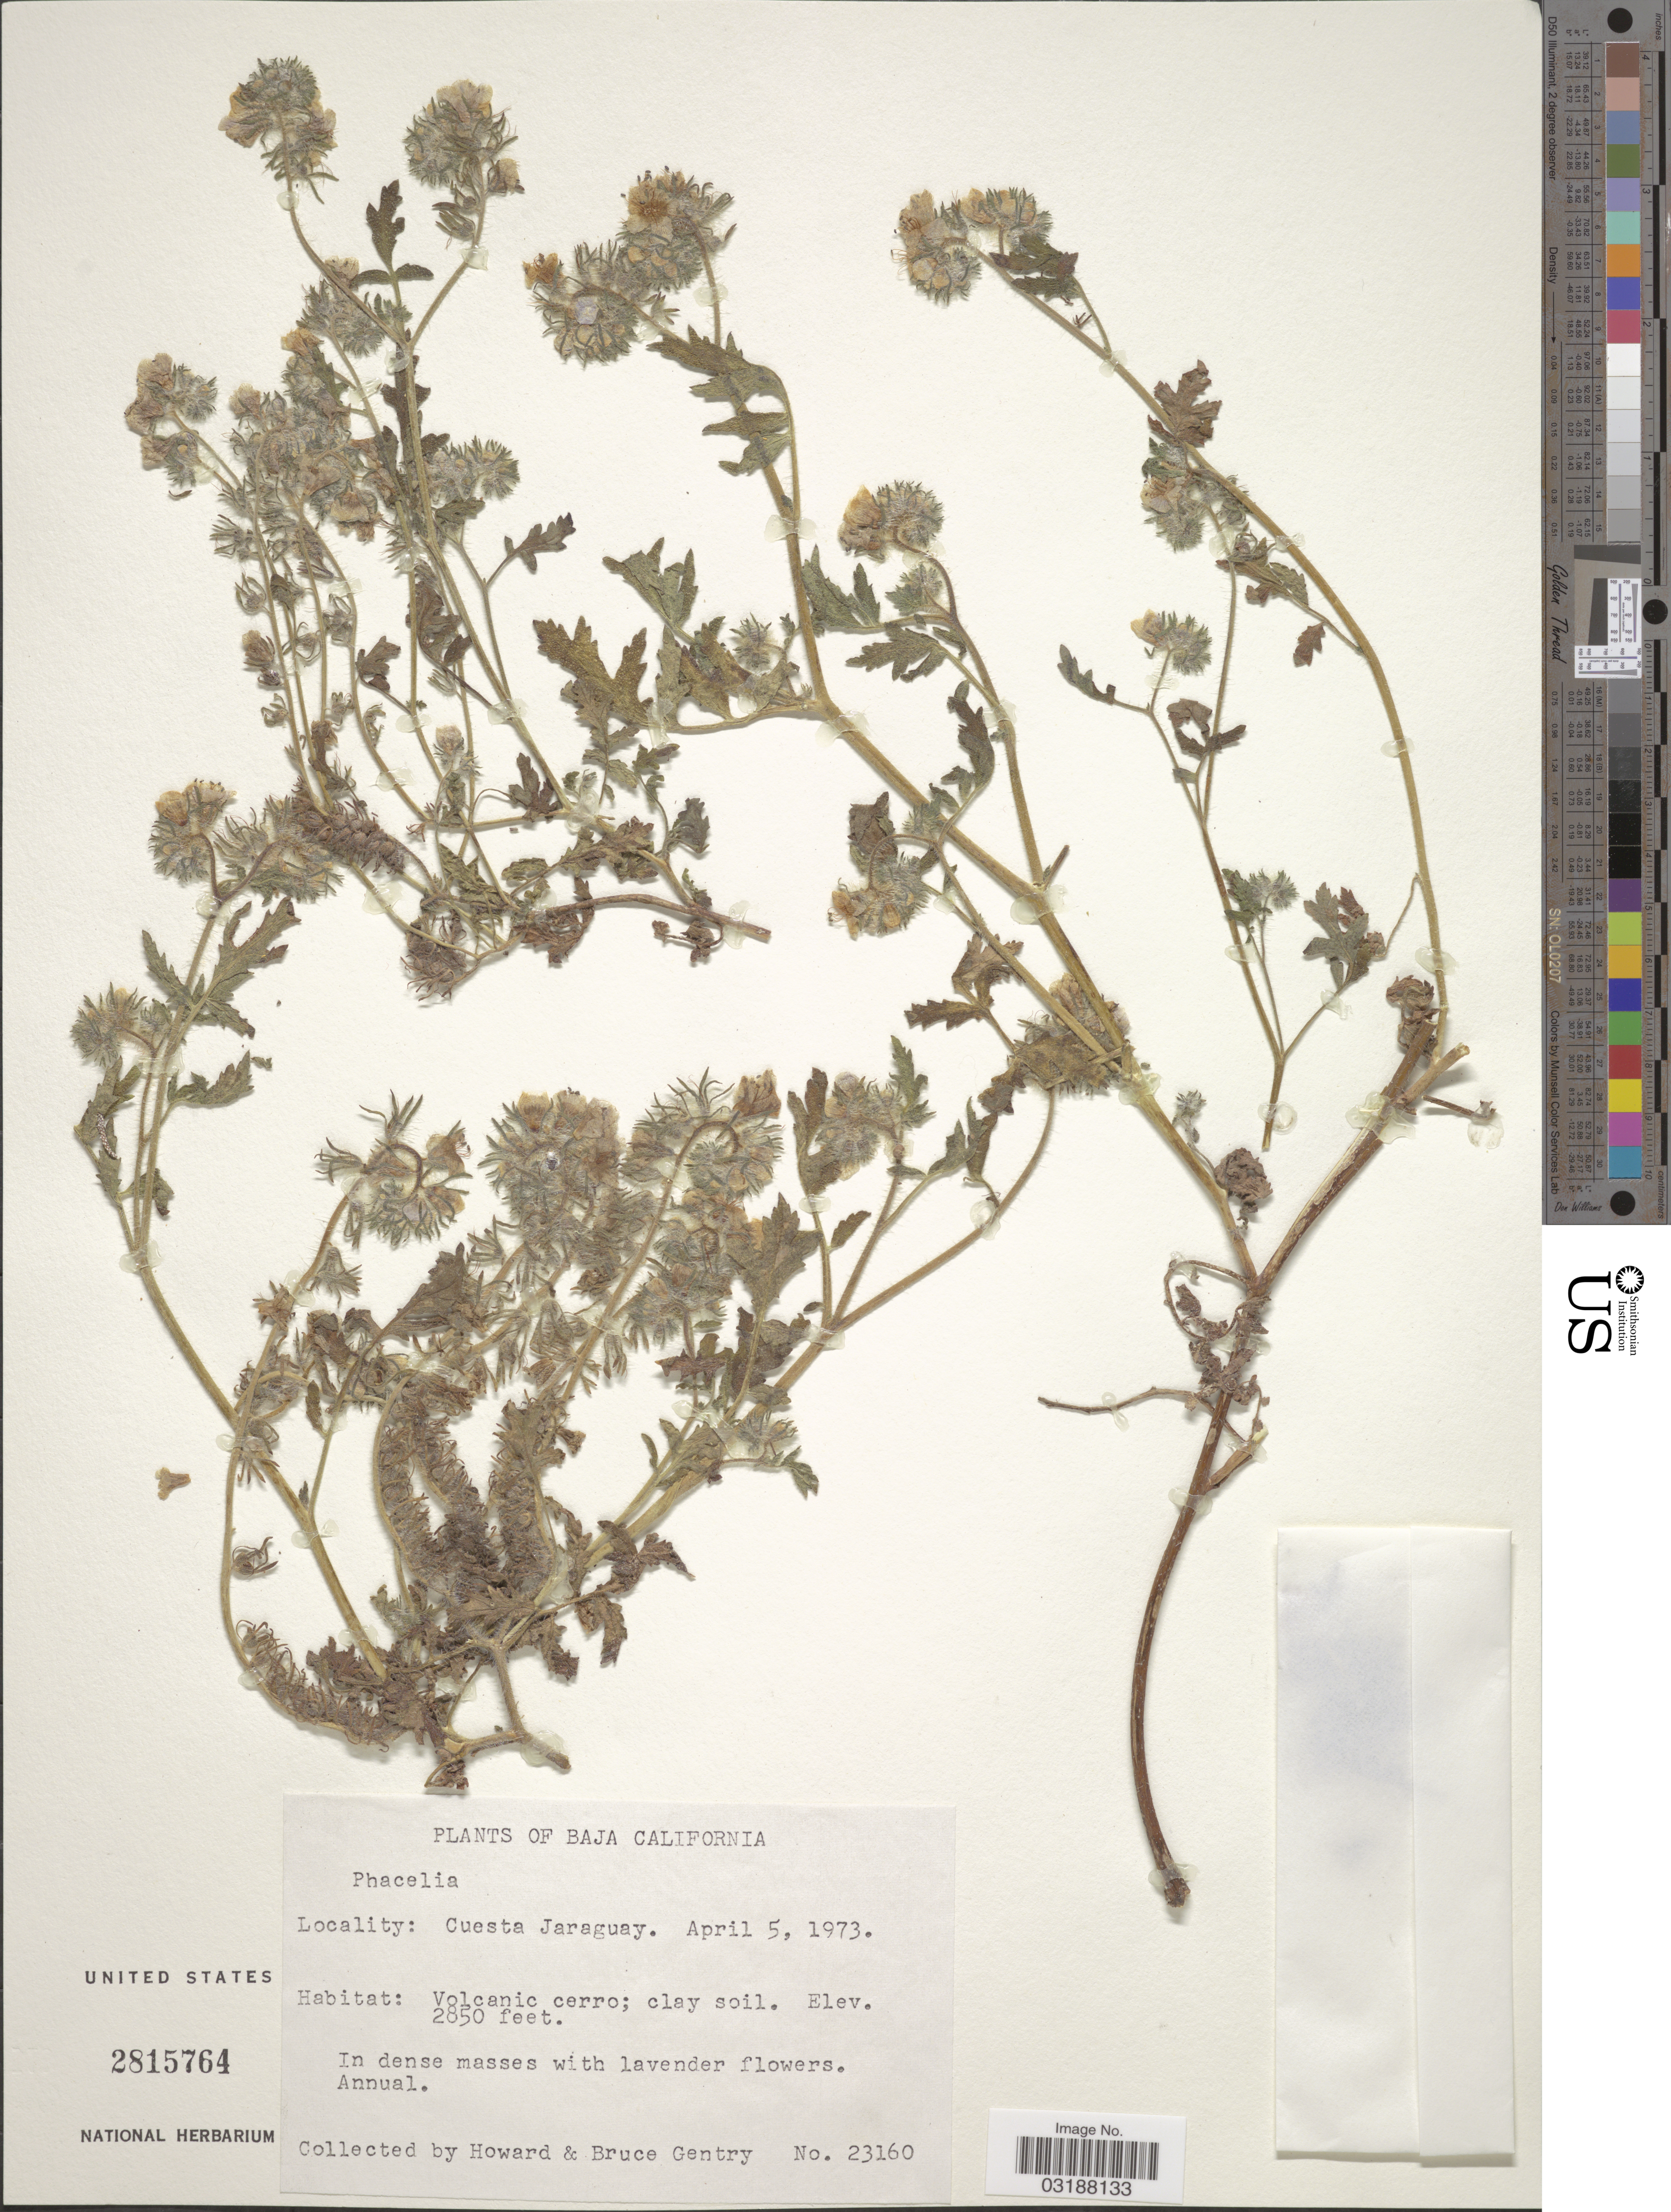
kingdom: Plantae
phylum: Tracheophyta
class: Magnoliopsida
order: Boraginales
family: Hydrophyllaceae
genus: Phacelia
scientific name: Phacelia sp.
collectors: H. S. Gentry & B. Gentry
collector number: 23160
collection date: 1973-04-05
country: Mexico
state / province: Baja California Norte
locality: Cuesta Jaraguay.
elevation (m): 869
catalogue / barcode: US 2815764